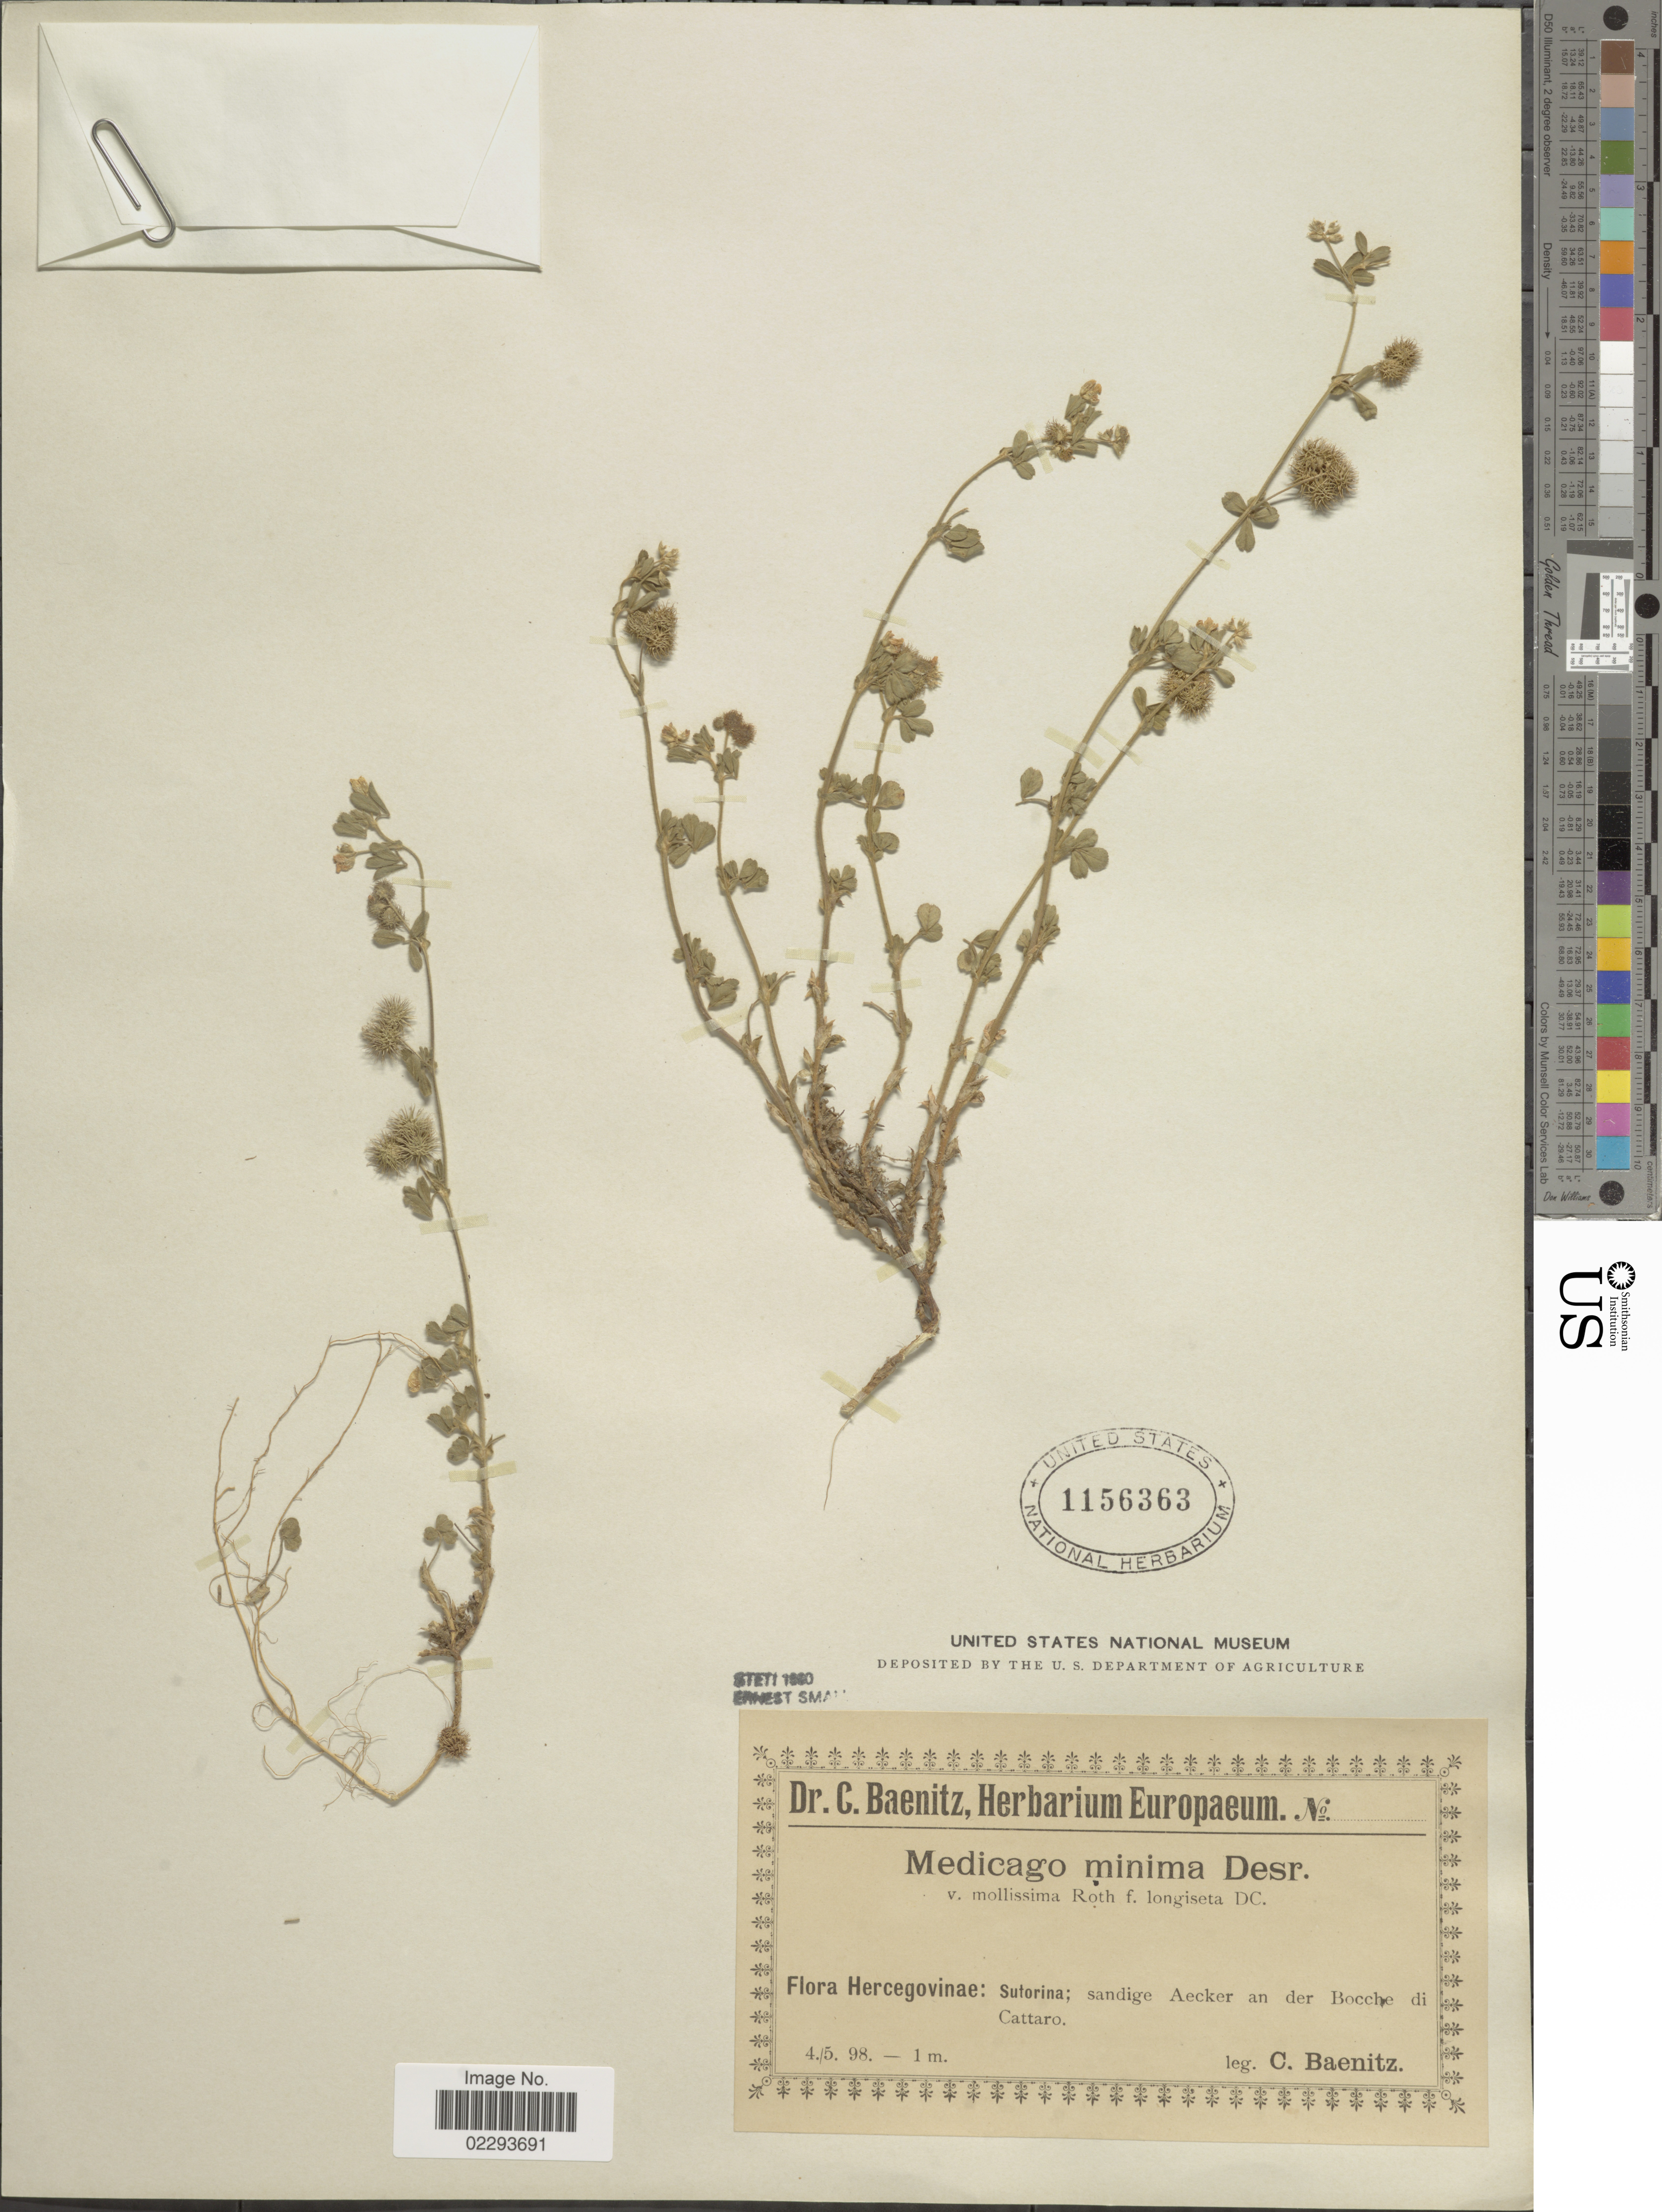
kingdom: Plantae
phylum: Tracheophyta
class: Magnoliopsida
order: Fabales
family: Fabaceae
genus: Medicago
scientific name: Medicago minima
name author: Lam.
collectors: C. G. Baenitz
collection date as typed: Transcribed d/m/y: 4/5/98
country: Bosnia and Herzegovina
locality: Hercegovinae: Sutorina: sandige Aecker an der Bocche di Cattaro.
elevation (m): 1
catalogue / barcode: US 1156363